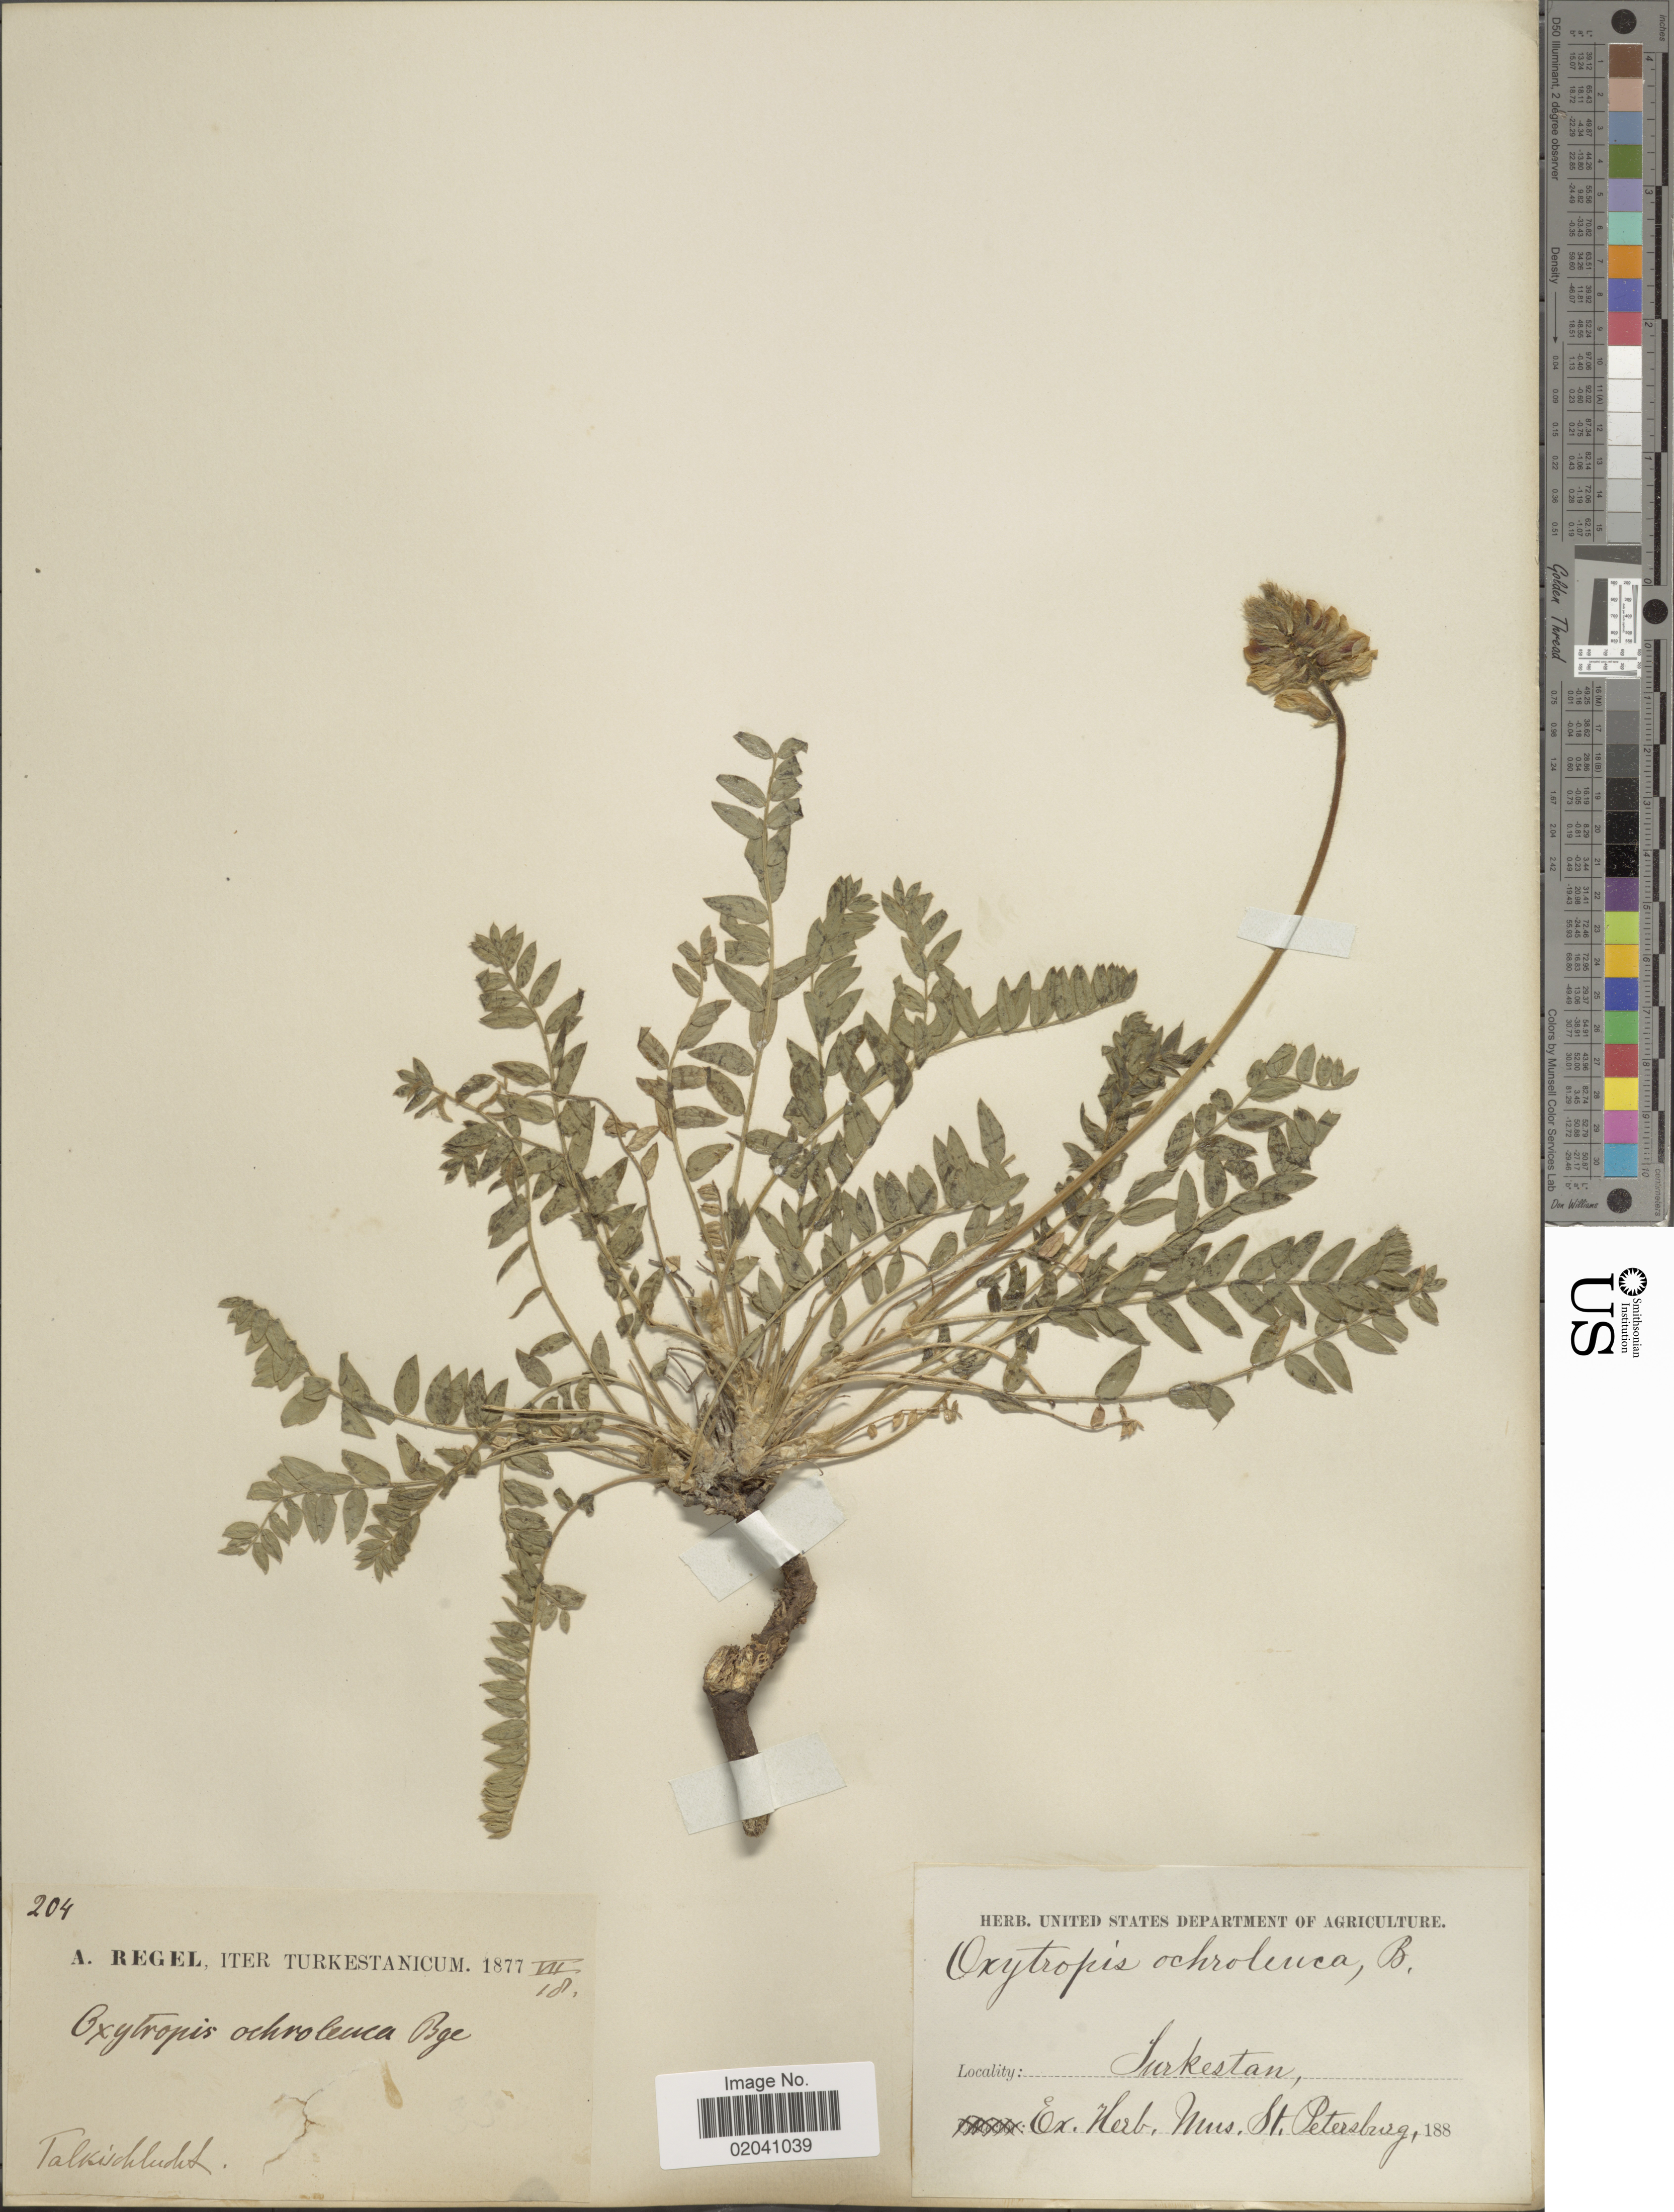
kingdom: Plantae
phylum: Tracheophyta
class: Magnoliopsida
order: Fabales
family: Fabaceae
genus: Oxytropis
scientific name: Oxytropis ochroleuca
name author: Bunge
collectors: A. Regel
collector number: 204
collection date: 1877-07-18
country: Turkmenistan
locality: Turkestanicum. Talkischlucht.